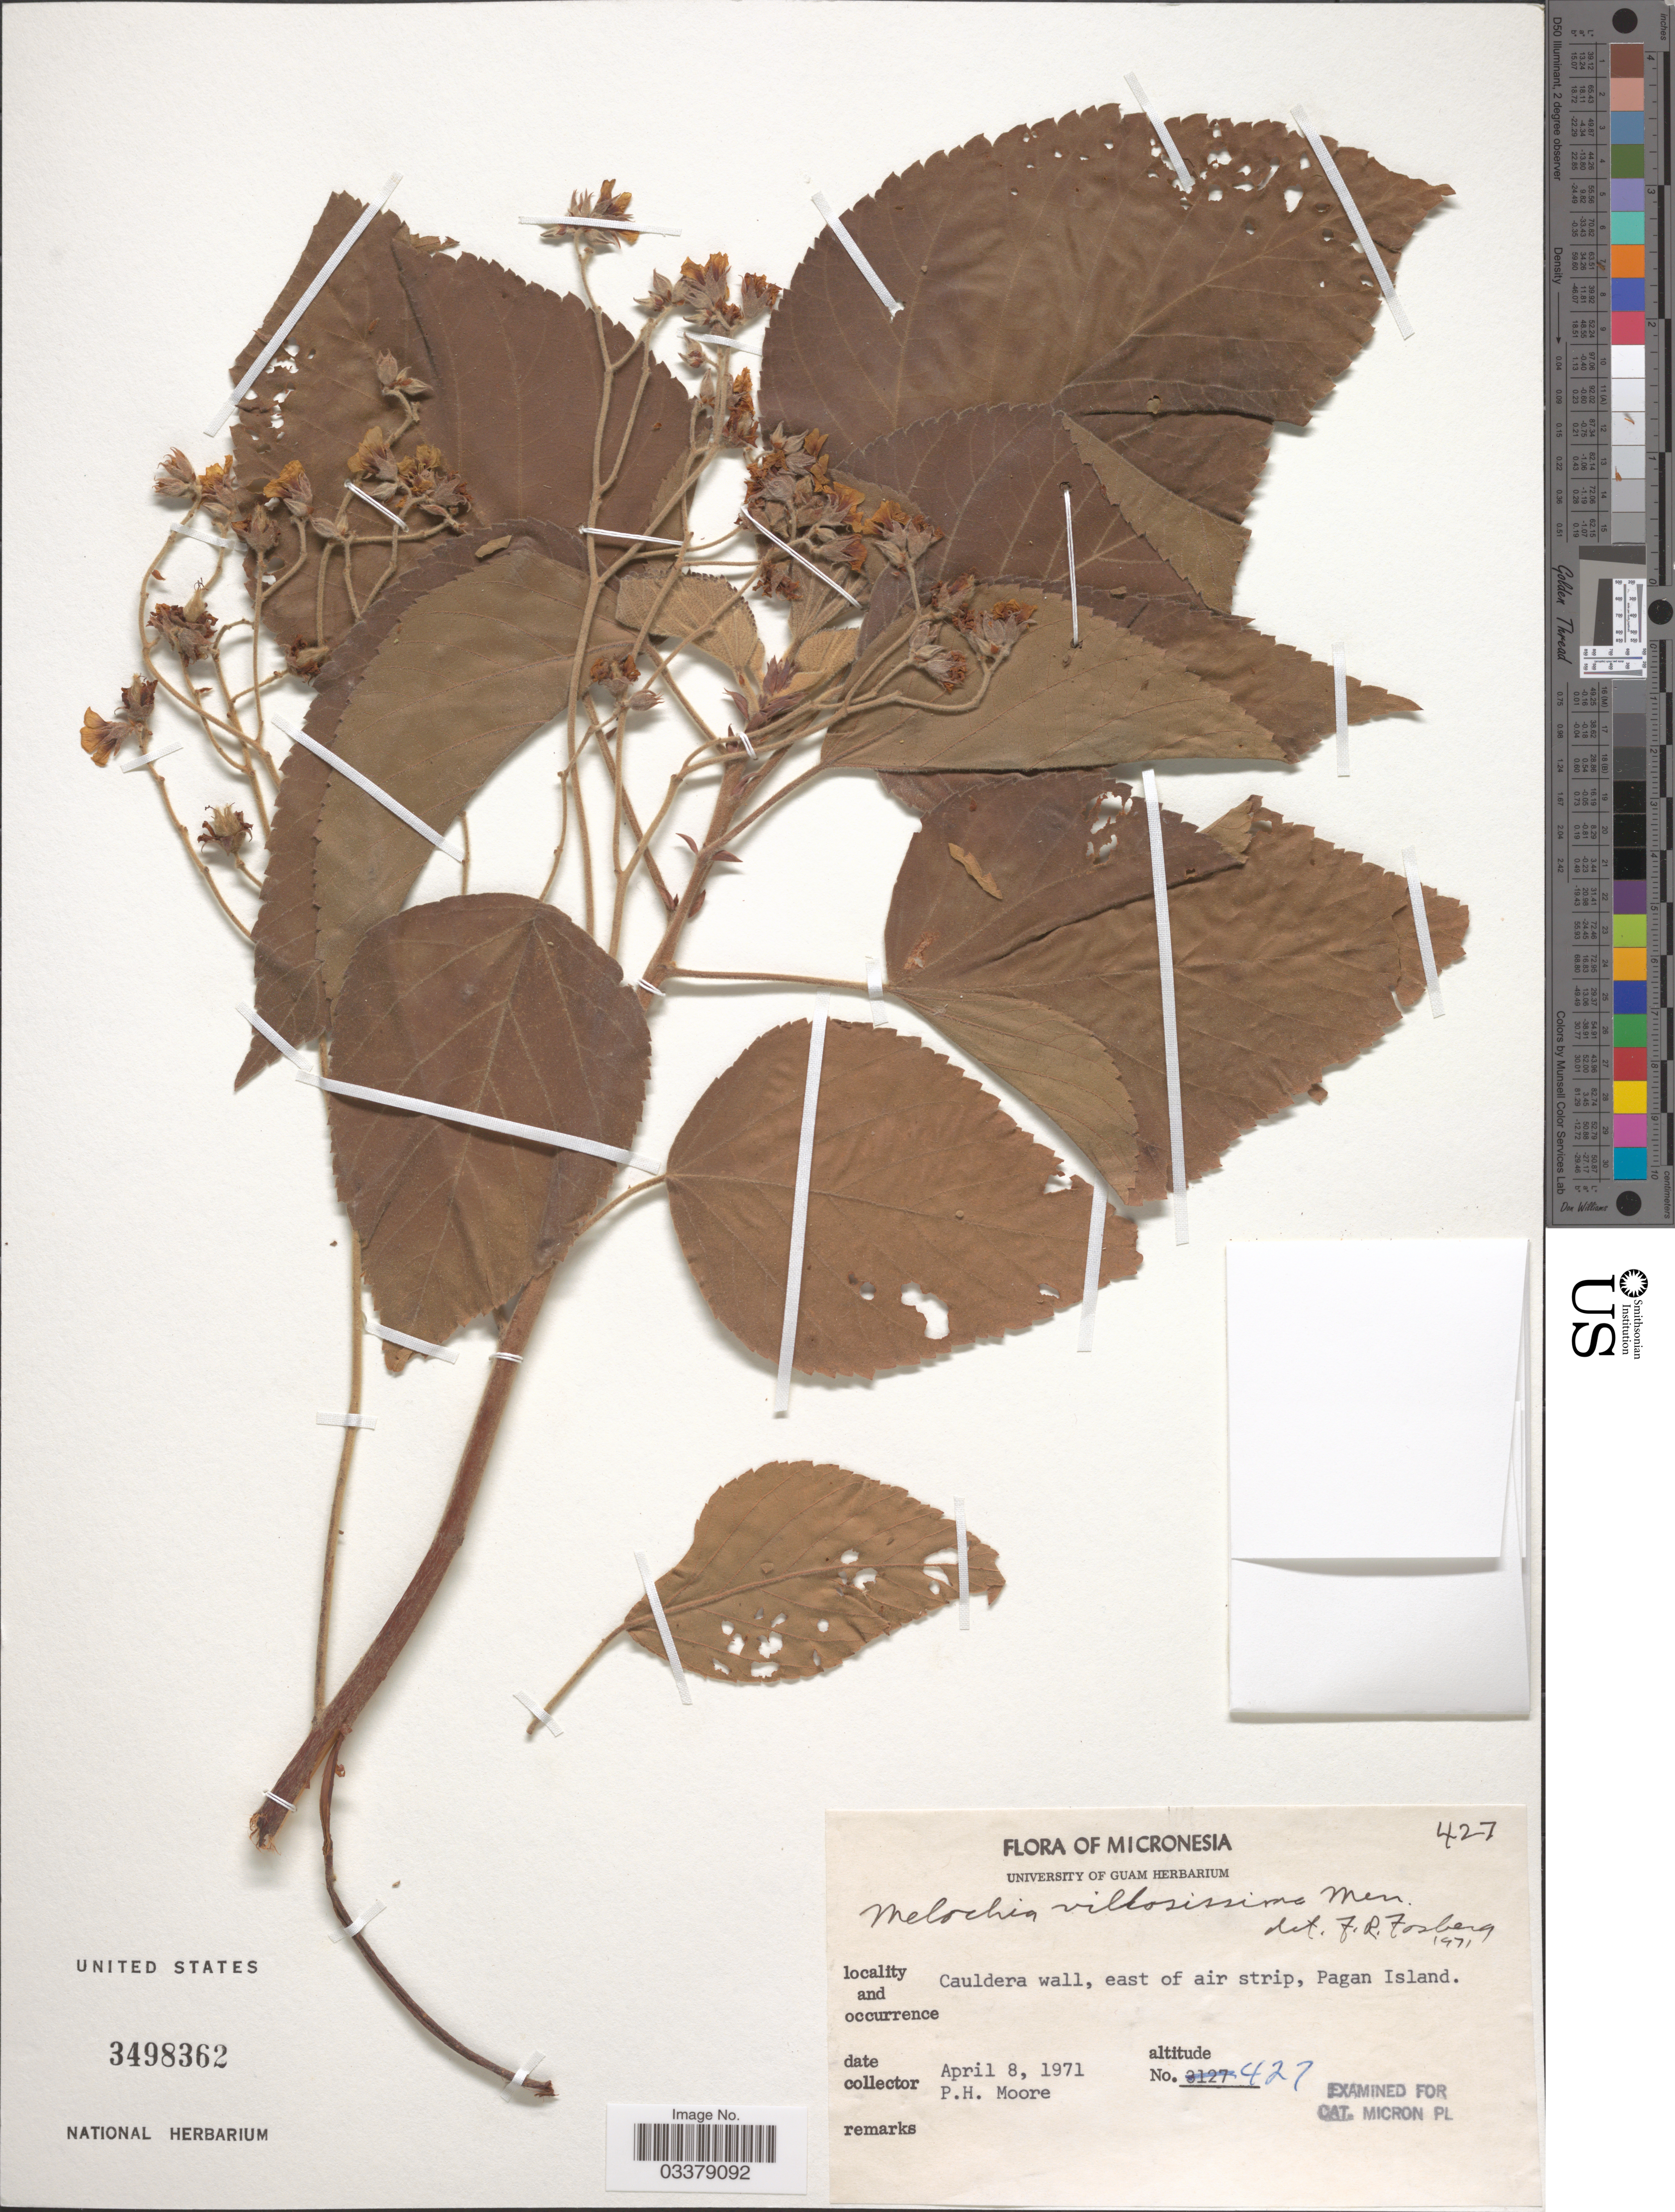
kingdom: Plantae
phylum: Tracheophyta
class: Magnoliopsida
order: Malvales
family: Malvaceae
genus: Melochia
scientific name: Melochia villosissima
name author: (C. Presl) Merr.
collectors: P. H. Moore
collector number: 427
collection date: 1971-04-08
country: Northern Mariana Islands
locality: Cauldera wall, east of air strip, Pagan Island.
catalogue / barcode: US 3498362